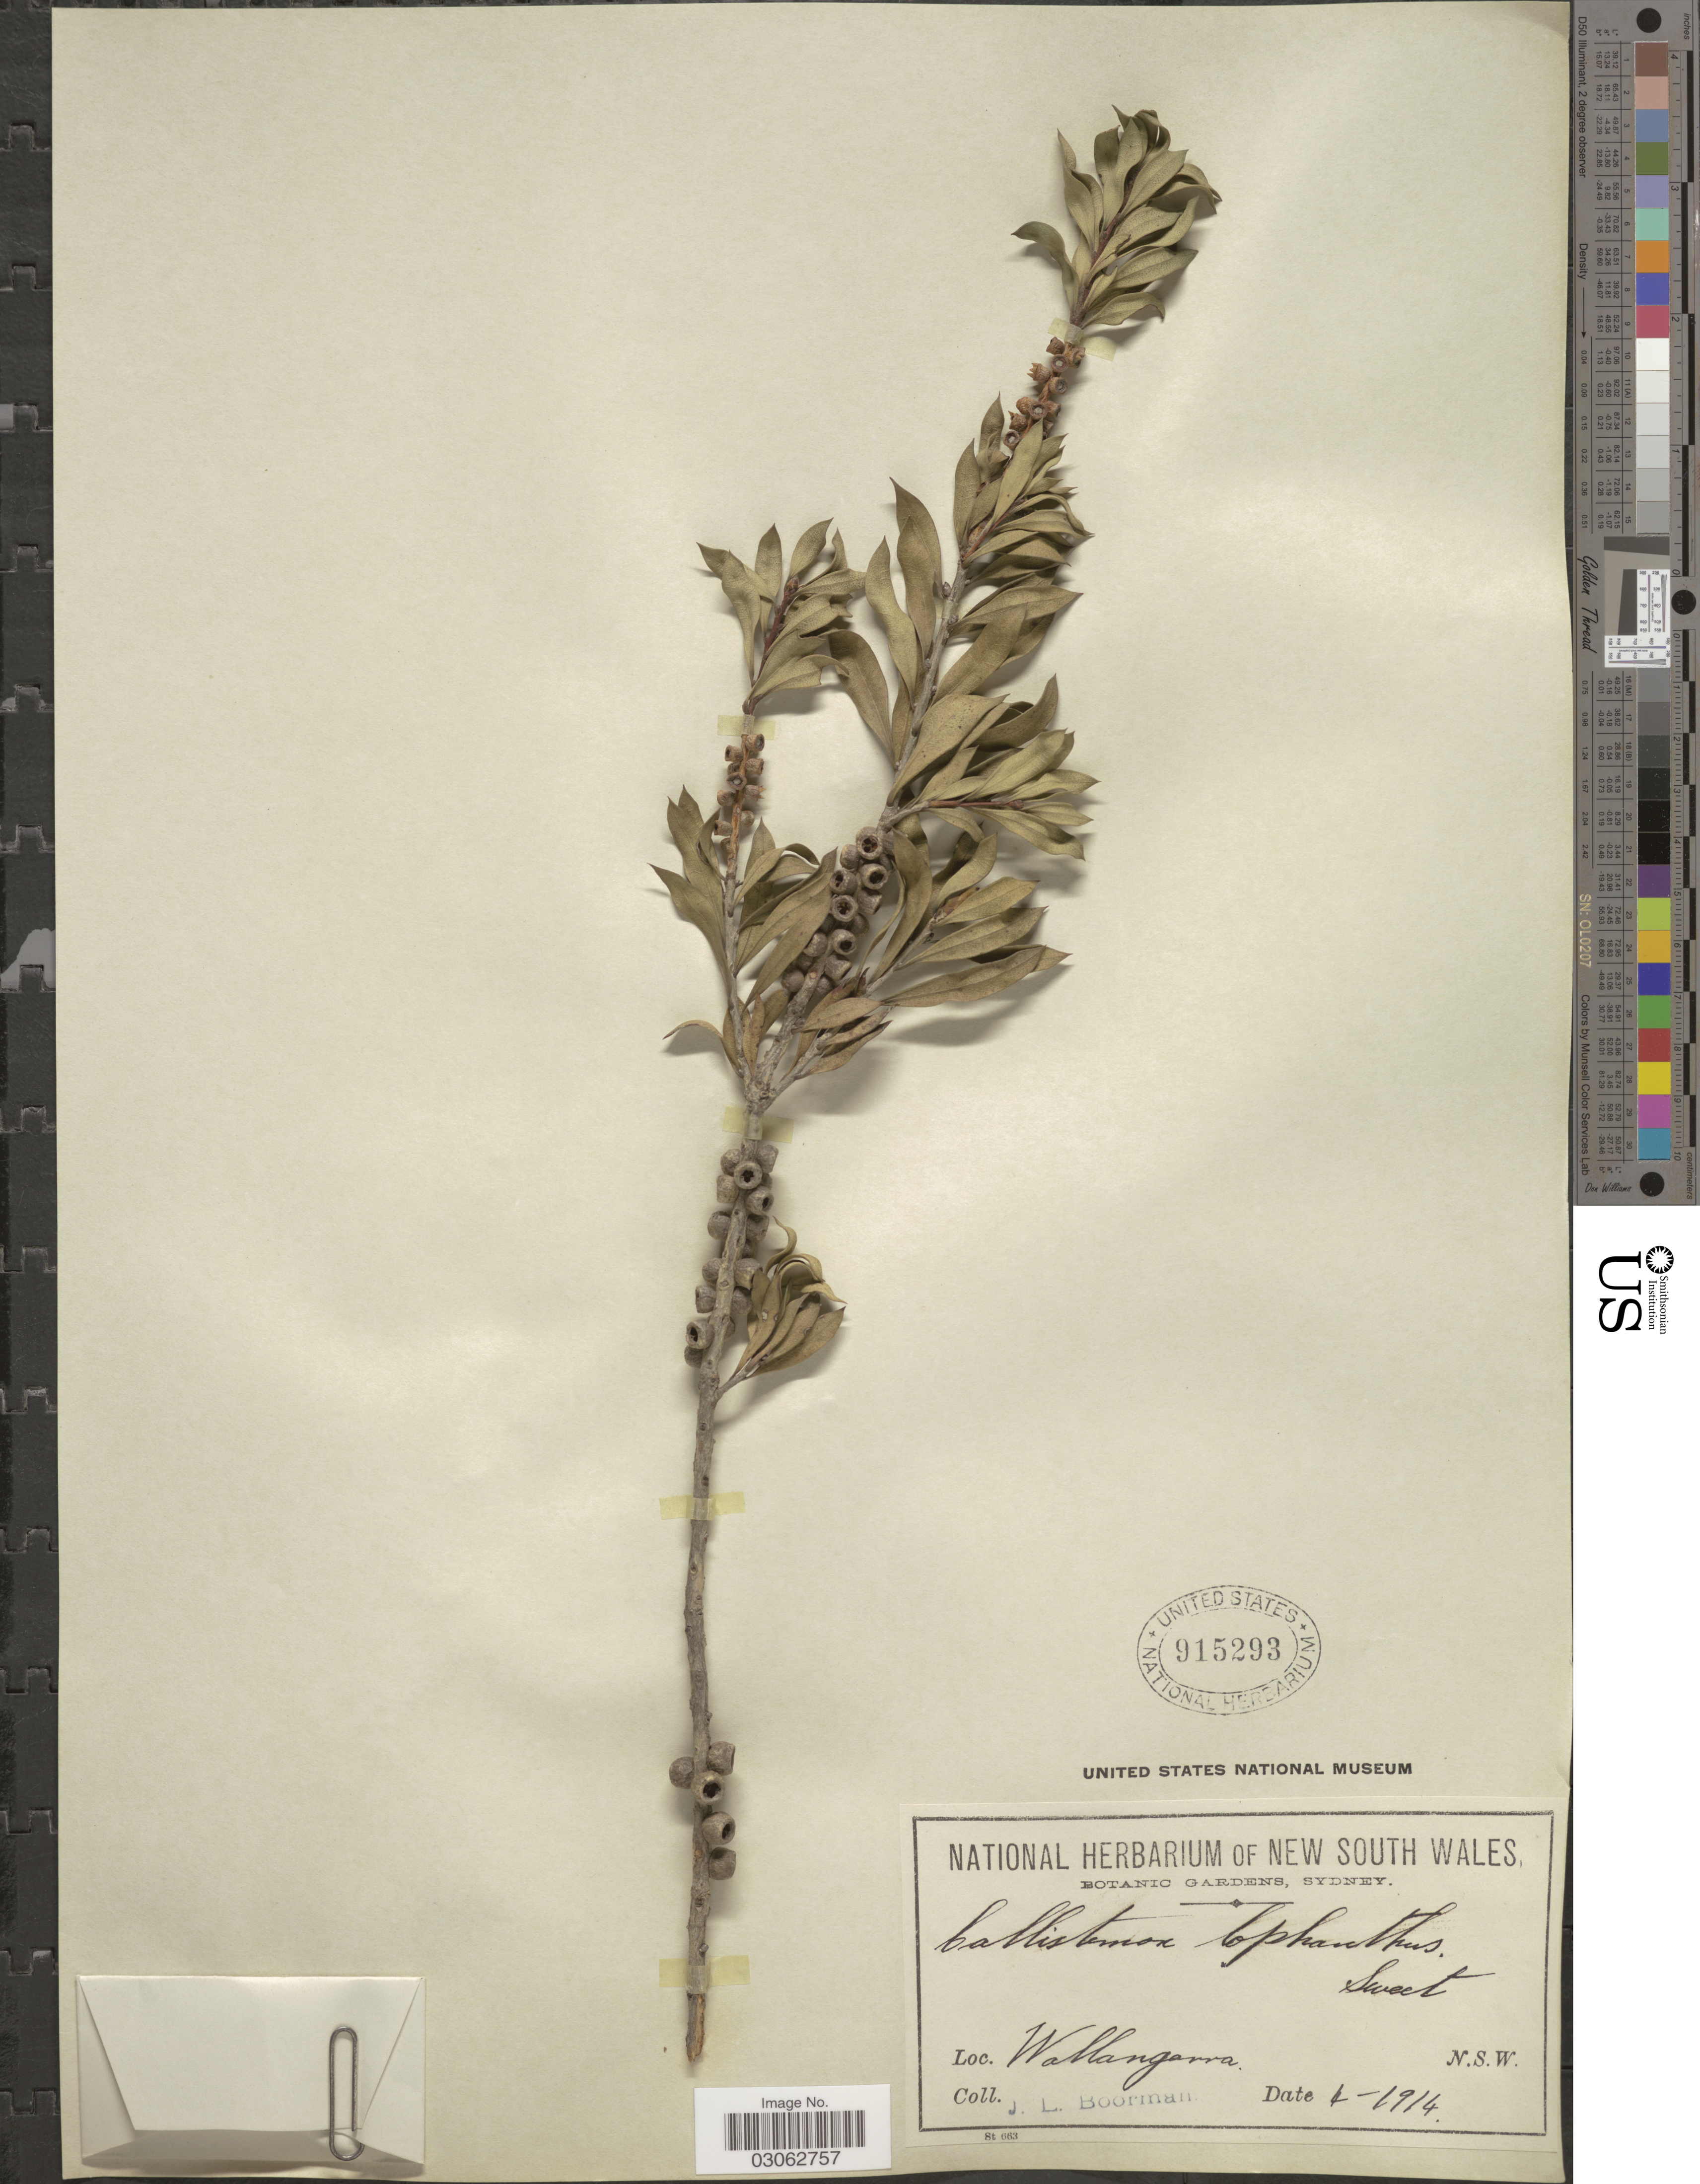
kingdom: Plantae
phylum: Tracheophyta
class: Magnoliopsida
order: Myrtales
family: Myrtaceae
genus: Callistemon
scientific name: Callistemon lophanthus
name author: (Vent.) Sweet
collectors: J. Boorman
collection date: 1914-04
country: Australia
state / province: New South Wales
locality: Wallangarra, N.S.W.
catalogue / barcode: US 915293